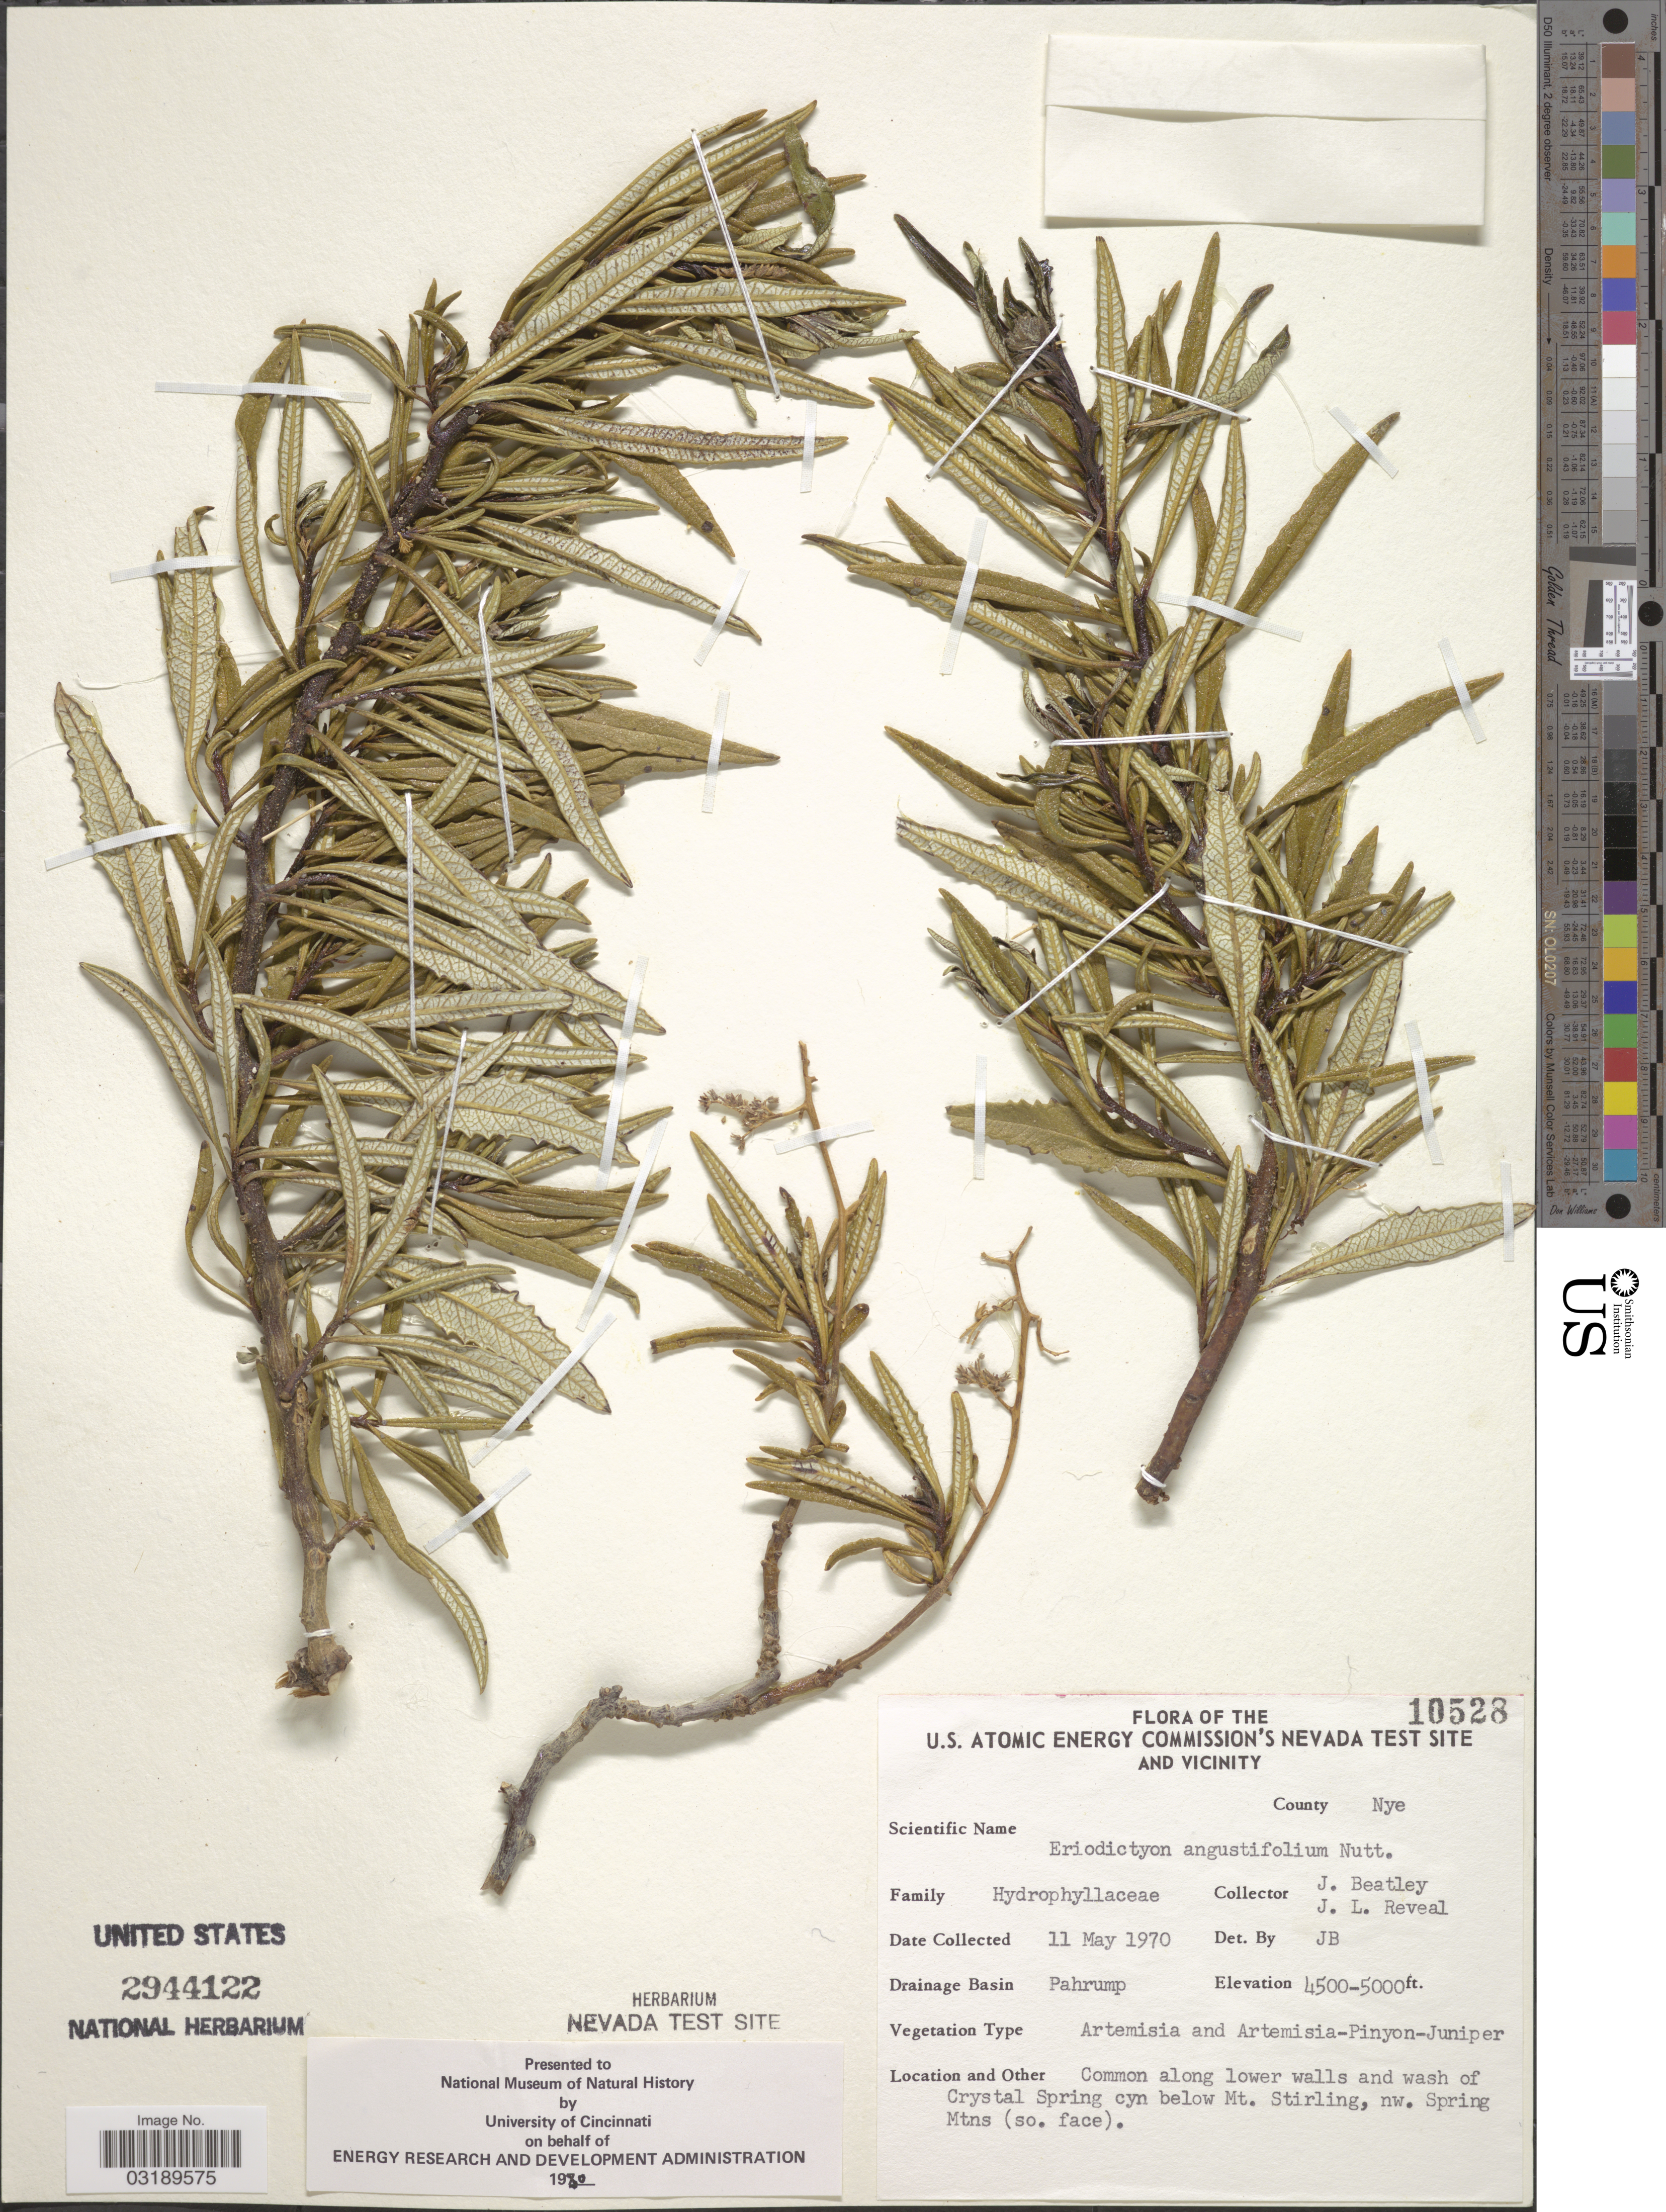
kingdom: Plantae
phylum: Tracheophyta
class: Magnoliopsida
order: Boraginales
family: Namaceae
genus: Eriodictyon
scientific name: Eriodictyon angustifolium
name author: Nutt.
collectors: J. C. Beatley & J. L. Reveal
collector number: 10528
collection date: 1970-05-11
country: United States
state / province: Nevada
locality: U. S. Atomic Energy Commission's Nevada Test Site and Vicinity. County Nye. Drainage Basin Pahrump. Along lower walls and wash of Crystal Spring cyn below Mt. Stirling, nw. Spring Mtns (so. face).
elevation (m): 1372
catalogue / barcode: US 2944122